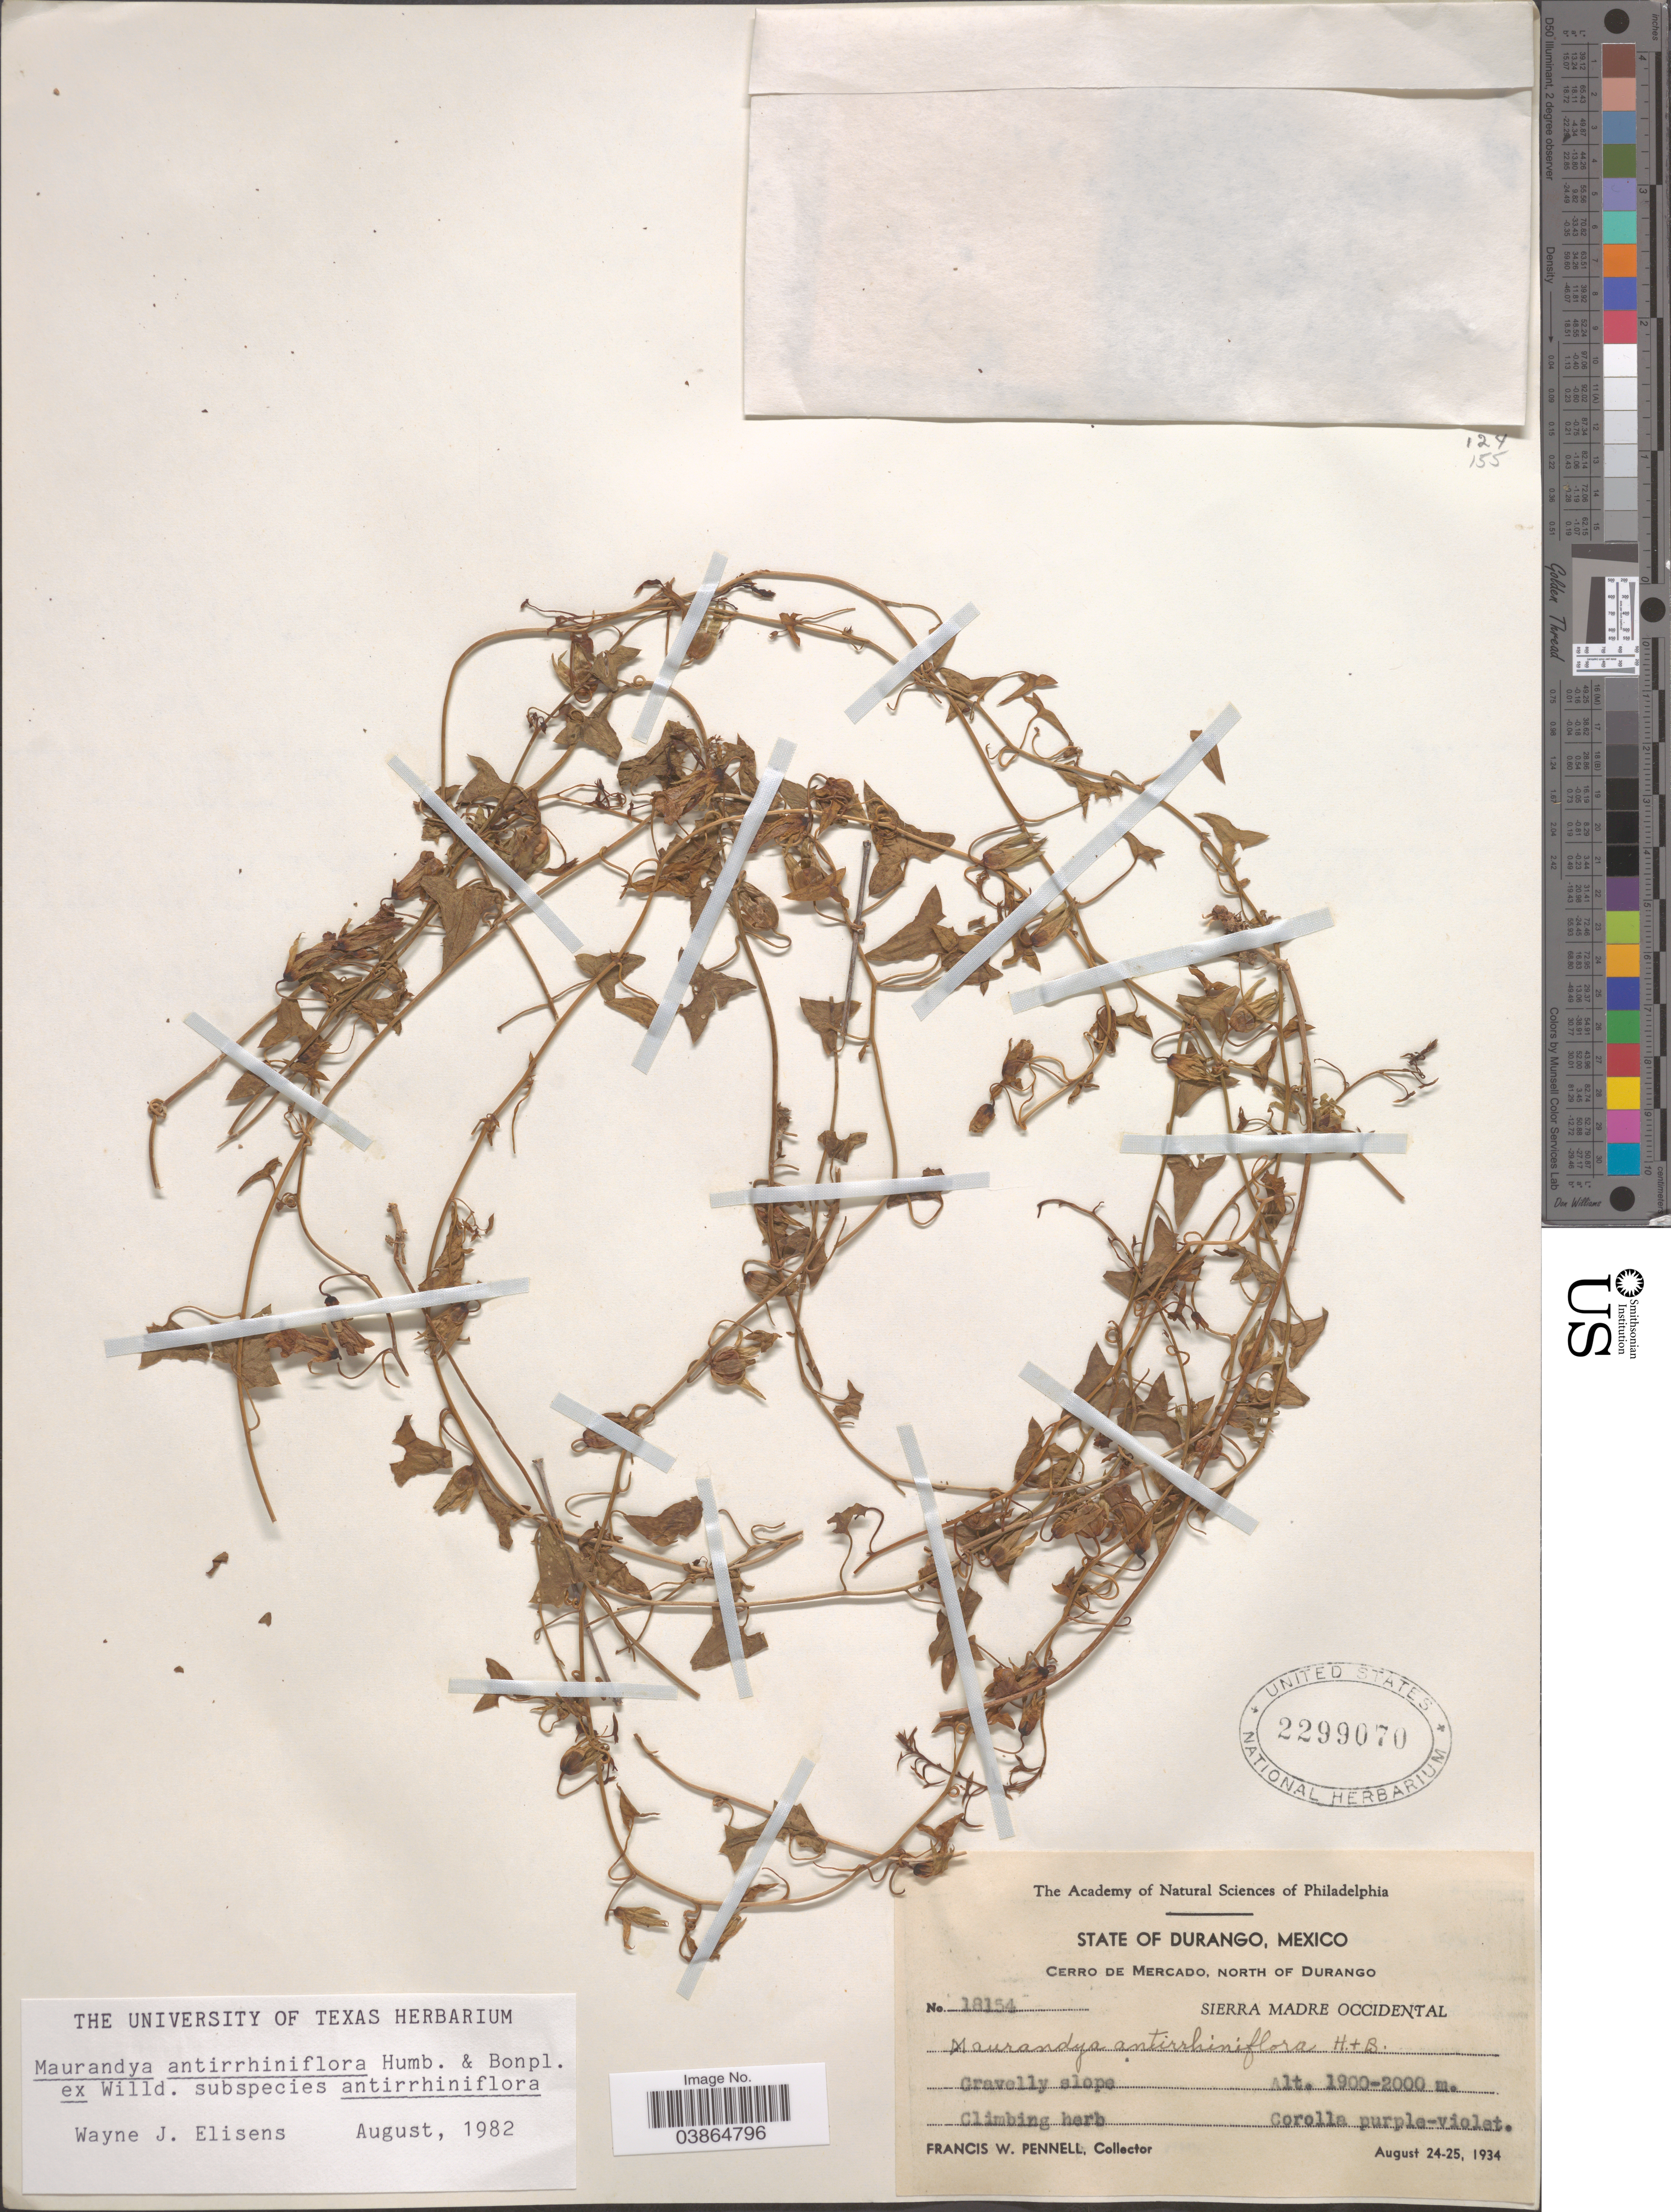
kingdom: Plantae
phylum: Tracheophyta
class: Magnoliopsida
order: Lamiales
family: Plantaginaceae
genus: Maurandya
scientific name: Maurandya antirrhiniflora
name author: Humb. & Bonpl. ex Willd.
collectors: F. W. Pennell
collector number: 18154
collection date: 1934-08-24/1934-08-25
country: Mexico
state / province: Durango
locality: Cerro de Mercado, North of Durango. Sierra Madre Occidental.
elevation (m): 1900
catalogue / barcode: US 2299070